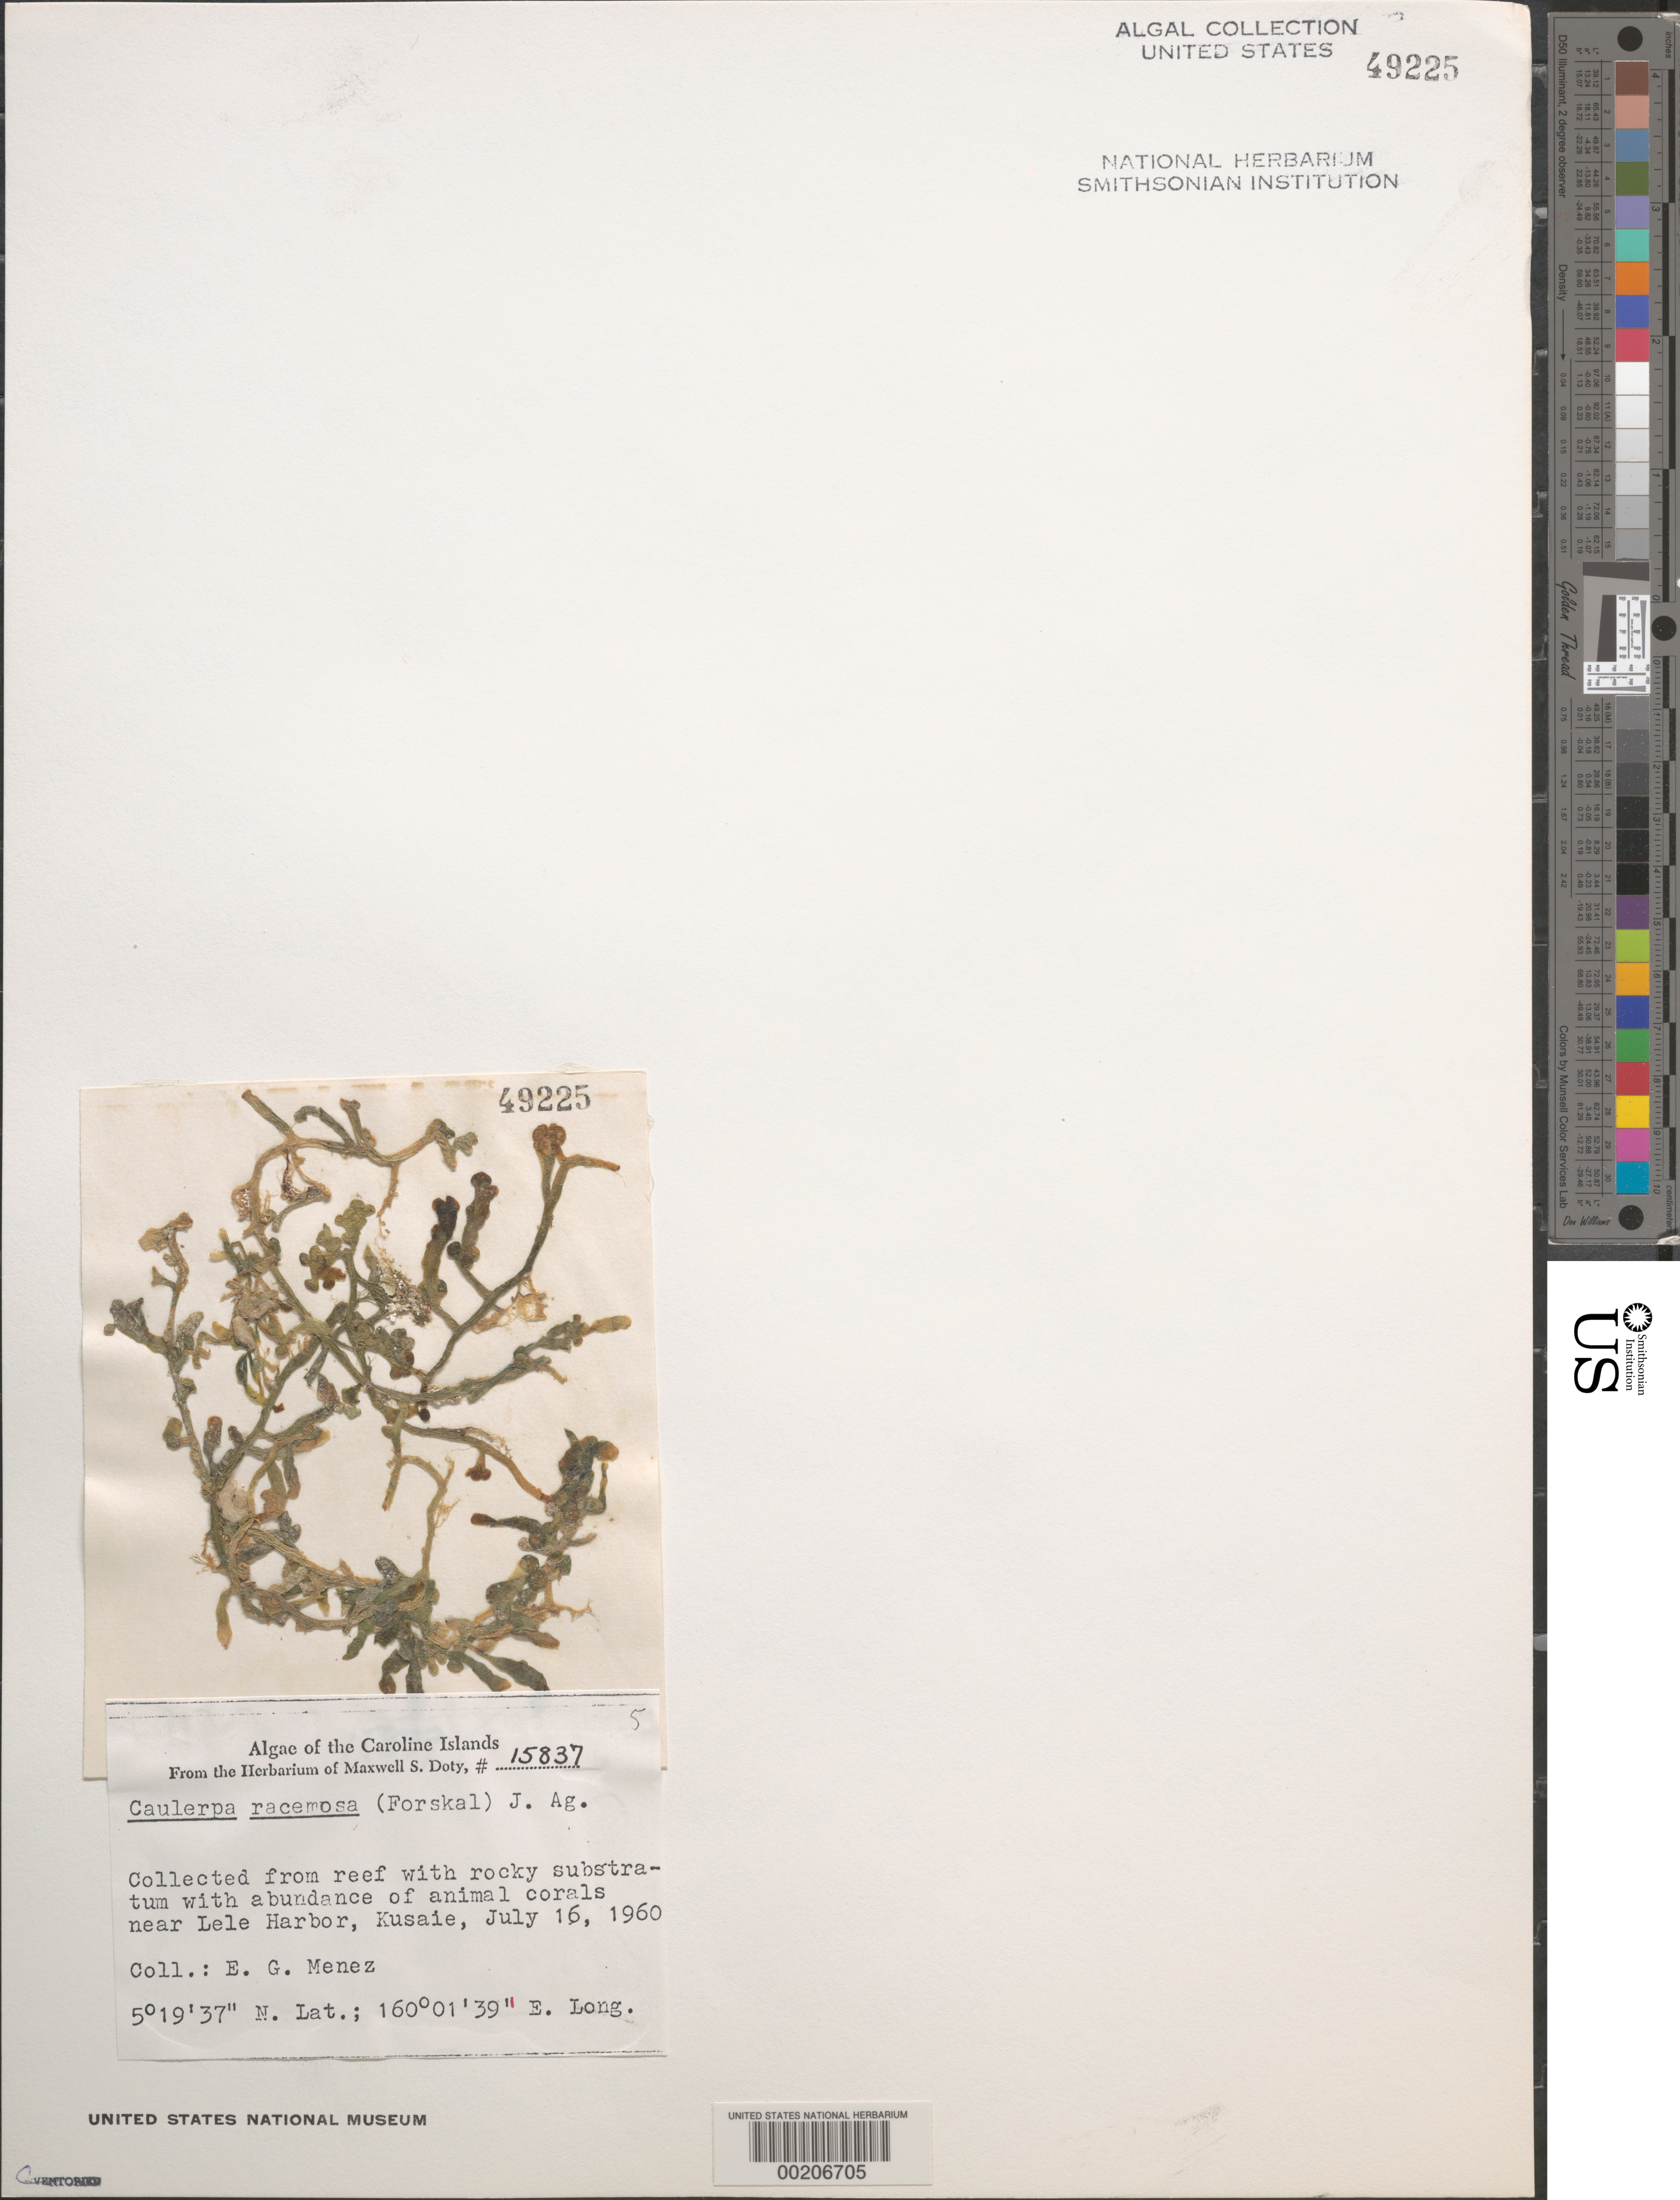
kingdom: Plantae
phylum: Chlorophyta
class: Ulvophyceae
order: Bryopsidales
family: Caulerpaceae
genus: Caulerpa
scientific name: Caulerpa racemosa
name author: (Forssk.) J. Agardh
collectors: Meñez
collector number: MSD 15837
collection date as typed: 16 Jul 1960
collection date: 1960-07-16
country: Micronesia, Federated States of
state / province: Kosrae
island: Kosrae [Kusaie]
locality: Near Lele Harbor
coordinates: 5 19' 37" N. Lat., 160 01' 39" E. Long.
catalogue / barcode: US 49225